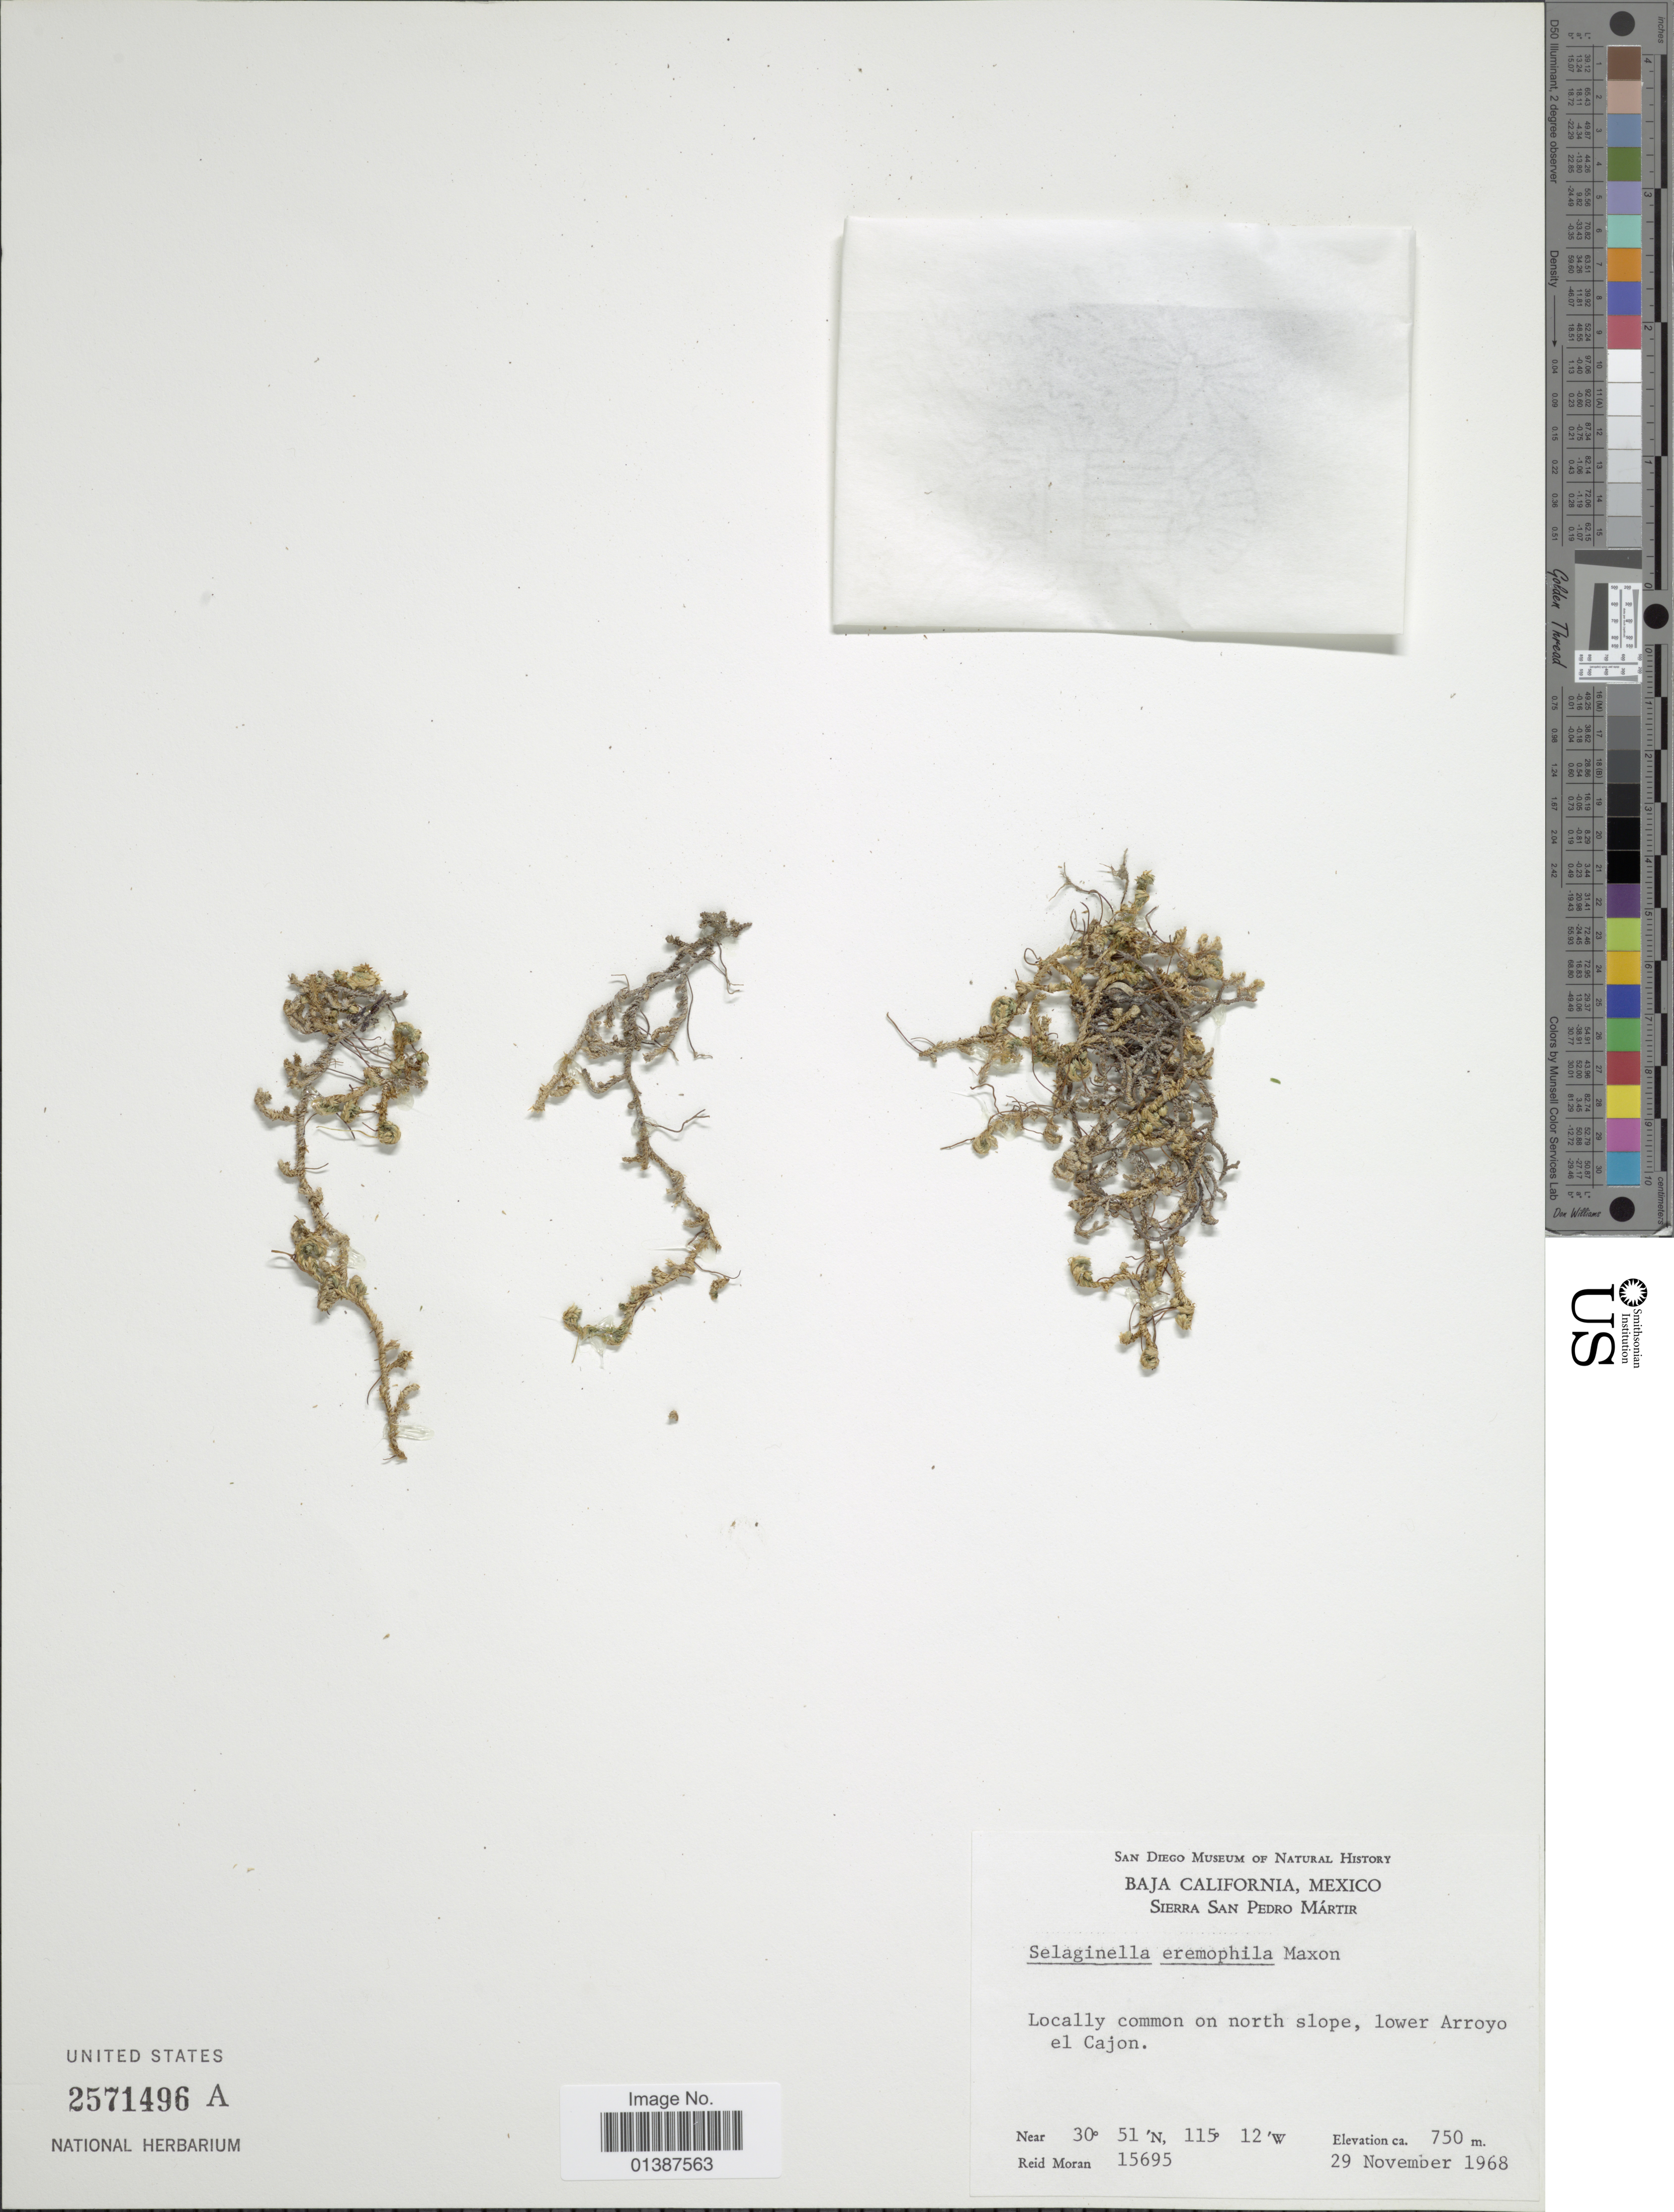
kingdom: Plantae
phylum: Tracheophyta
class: Lycopodiopsida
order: Selaginellales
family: Selaginellaceae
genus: Selaginella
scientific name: Selaginella eremophila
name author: Maxon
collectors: R. Moran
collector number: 15695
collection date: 1968-11-29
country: Mexico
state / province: Baja California Norte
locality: Sierra San Pedro Mártir, Locally common on north slope, lower Arroyo el Cajon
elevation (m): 750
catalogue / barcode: US 2571496A